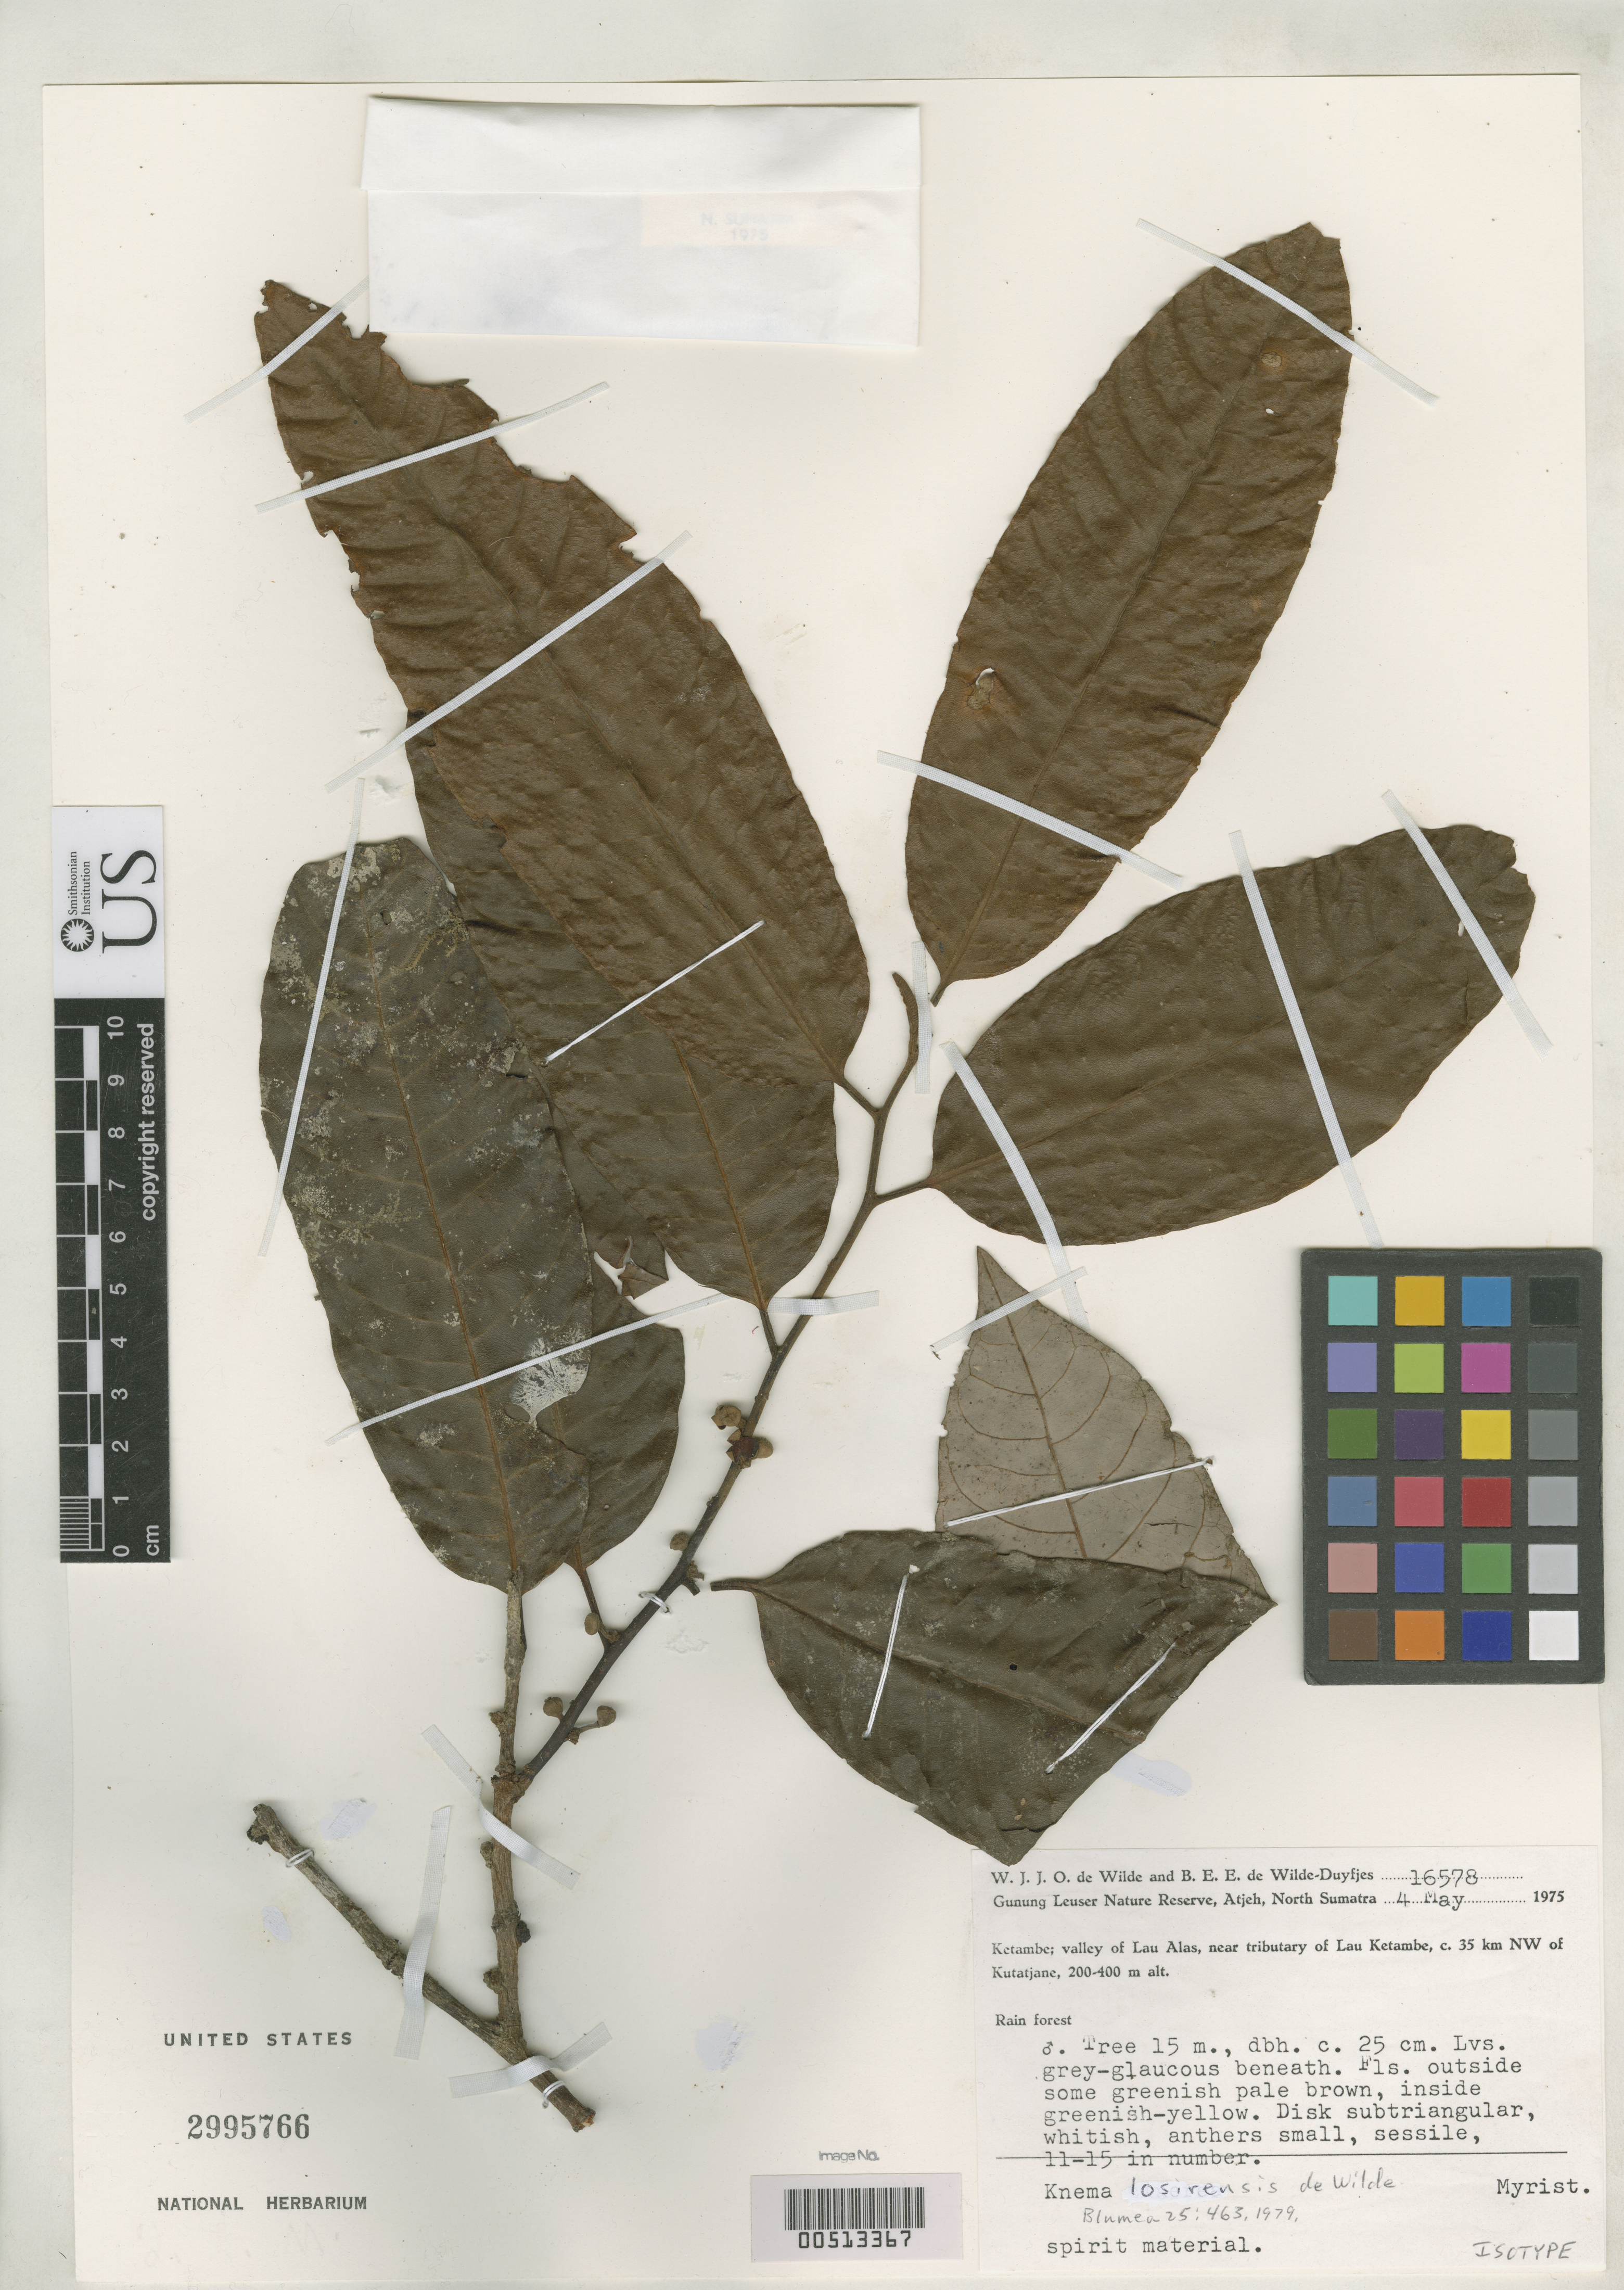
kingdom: Plantae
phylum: Tracheophyta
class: Magnoliopsida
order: Magnoliales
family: Myristicaceae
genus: Knema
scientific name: Knema losirensis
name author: W.J. de Wilde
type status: Isotype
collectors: W. J. de Wilde & B. E. de Wilde-Duyfjes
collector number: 16578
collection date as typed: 04 May 1975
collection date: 1975-05-04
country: Indonesia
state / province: Sumatra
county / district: Aceh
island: Sumatra Island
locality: Gunung Leuser Nature Reserve, Ketambe, Valley of Lau, near tributary of Lau Ketambe, ca. 35 km NW of Kutatjane.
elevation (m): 200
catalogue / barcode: US 2995766